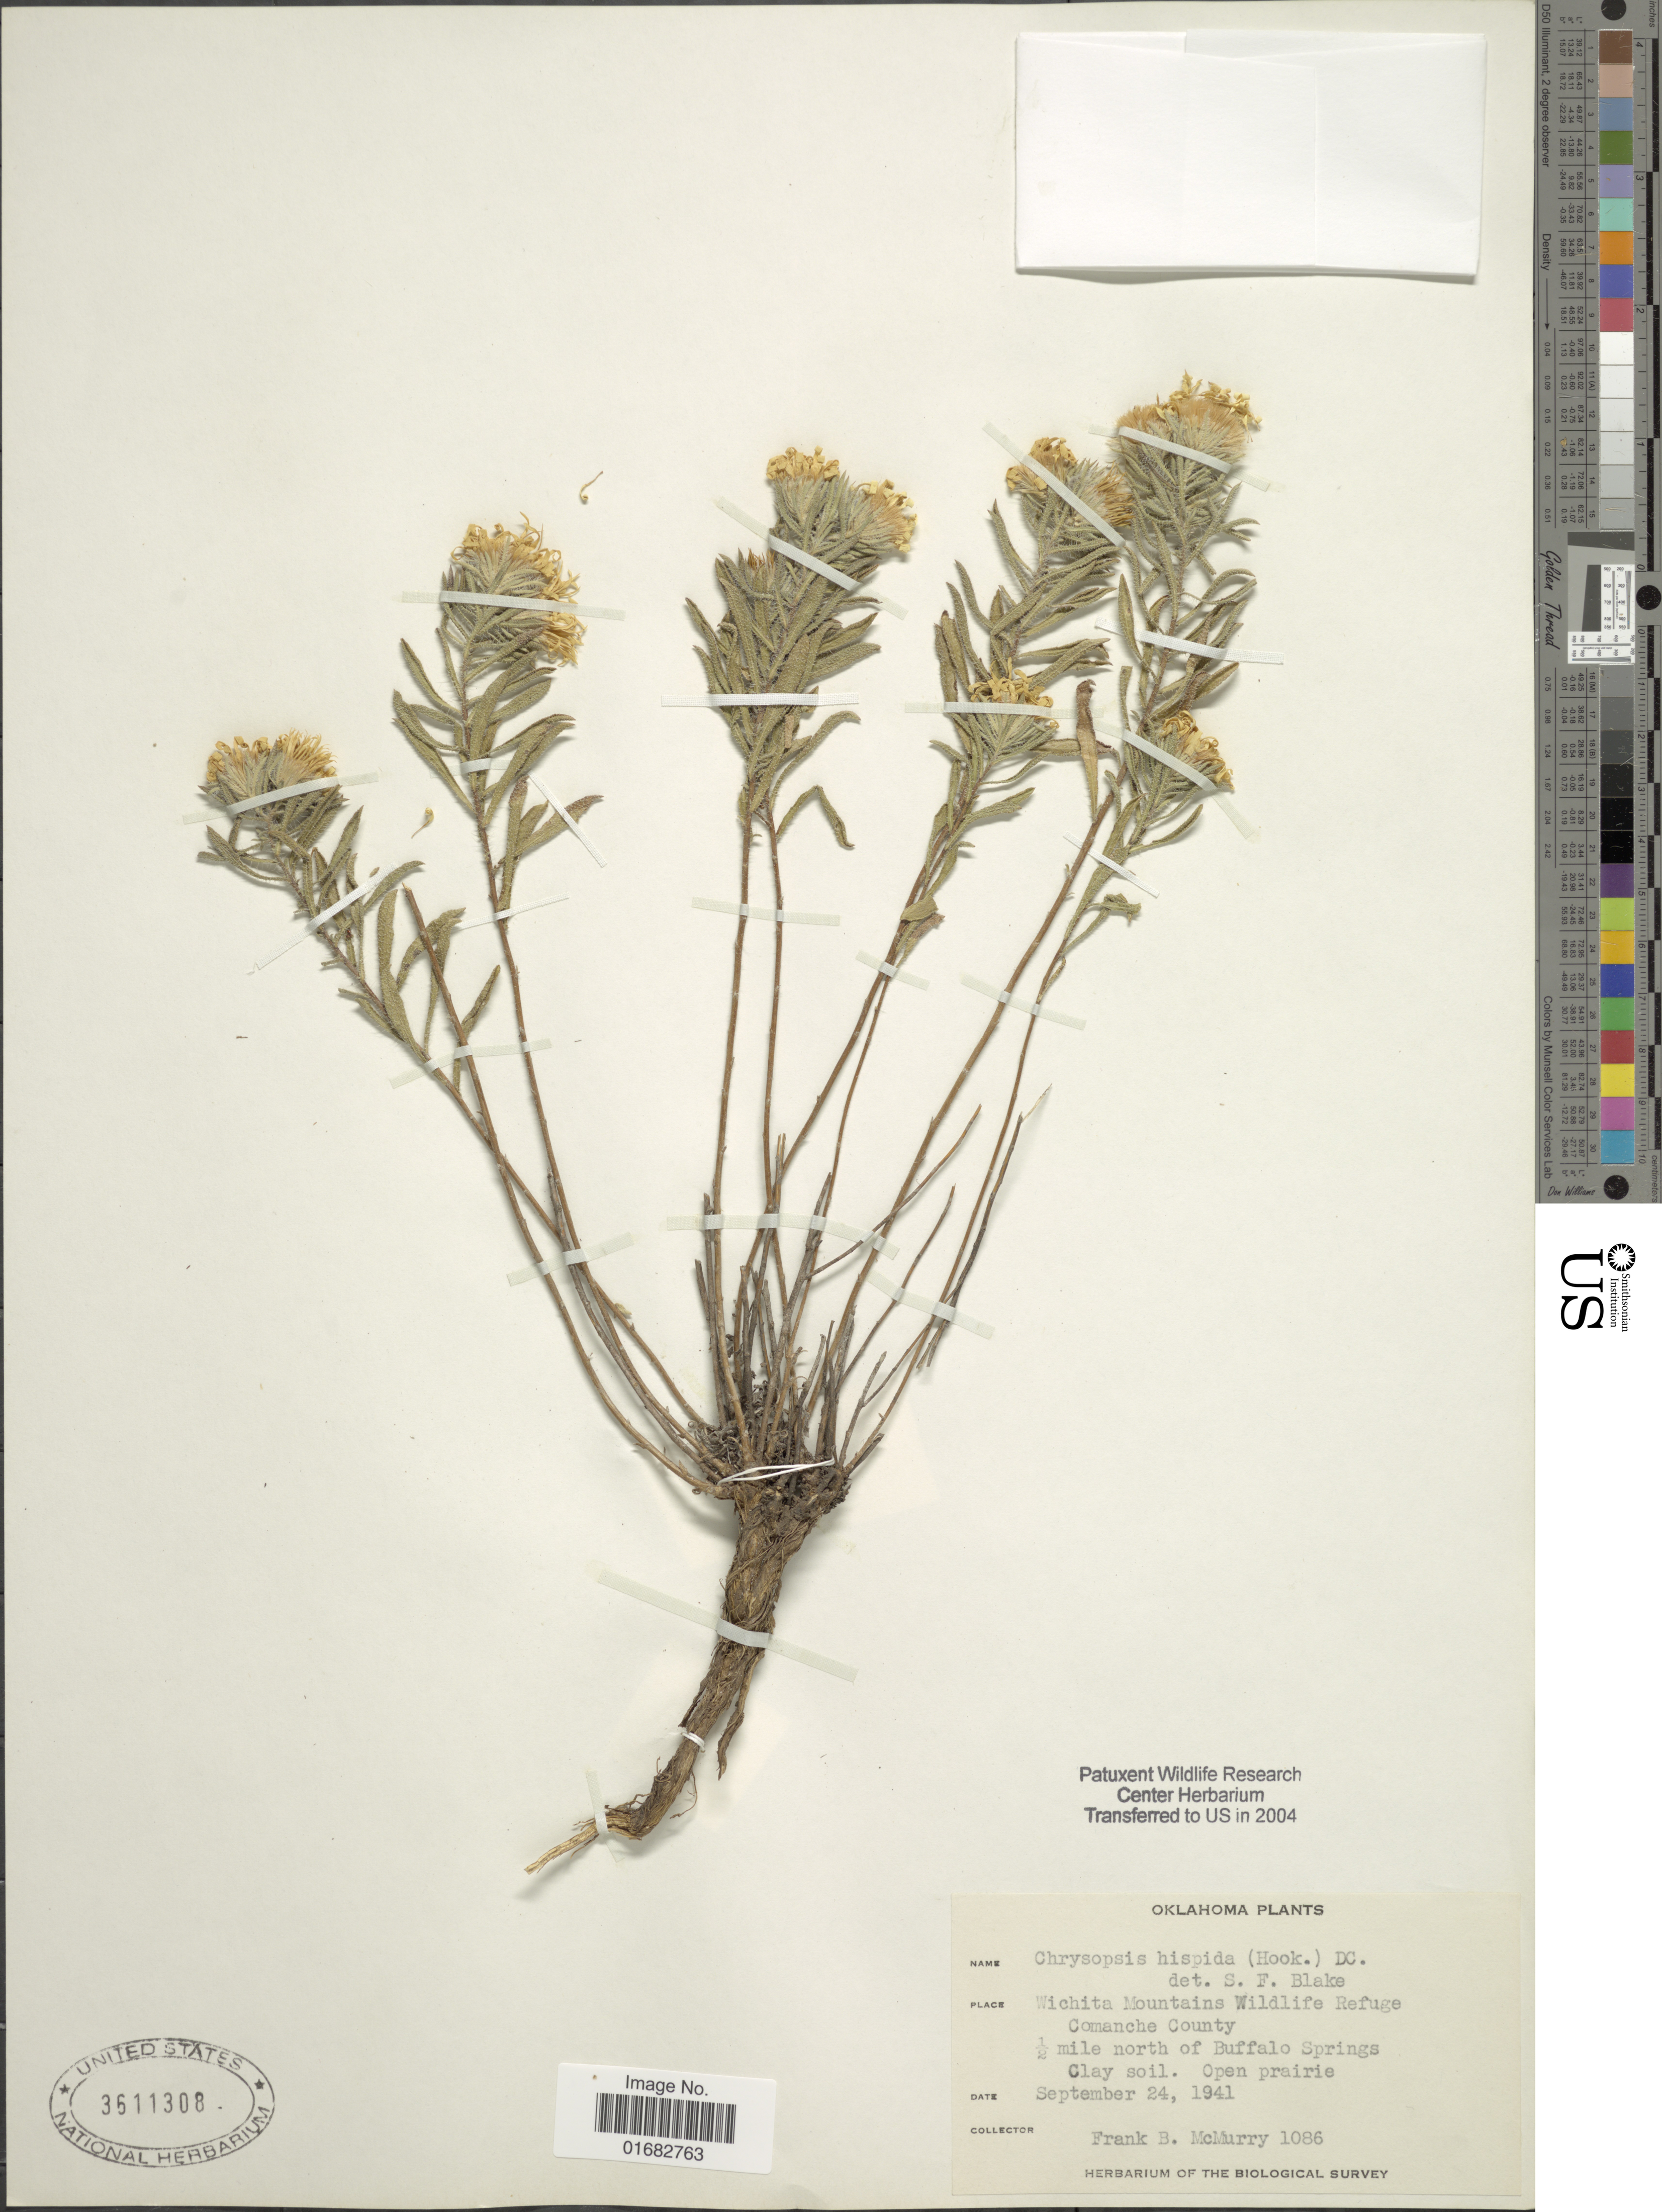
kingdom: Plantae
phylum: Tracheophyta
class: Magnoliopsida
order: Asterales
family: Asteraceae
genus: Heterotheca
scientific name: Heterotheca villosa var. angustifolia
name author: (Rydb.) V.L. Harms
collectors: F. B. McMurry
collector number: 1086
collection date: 1941-09-24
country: United States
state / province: Oklahoma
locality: Wichita Mountains Wildlife Refuge. Comanche County. ½ mile north of Buffalo Springs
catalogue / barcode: US 3611308